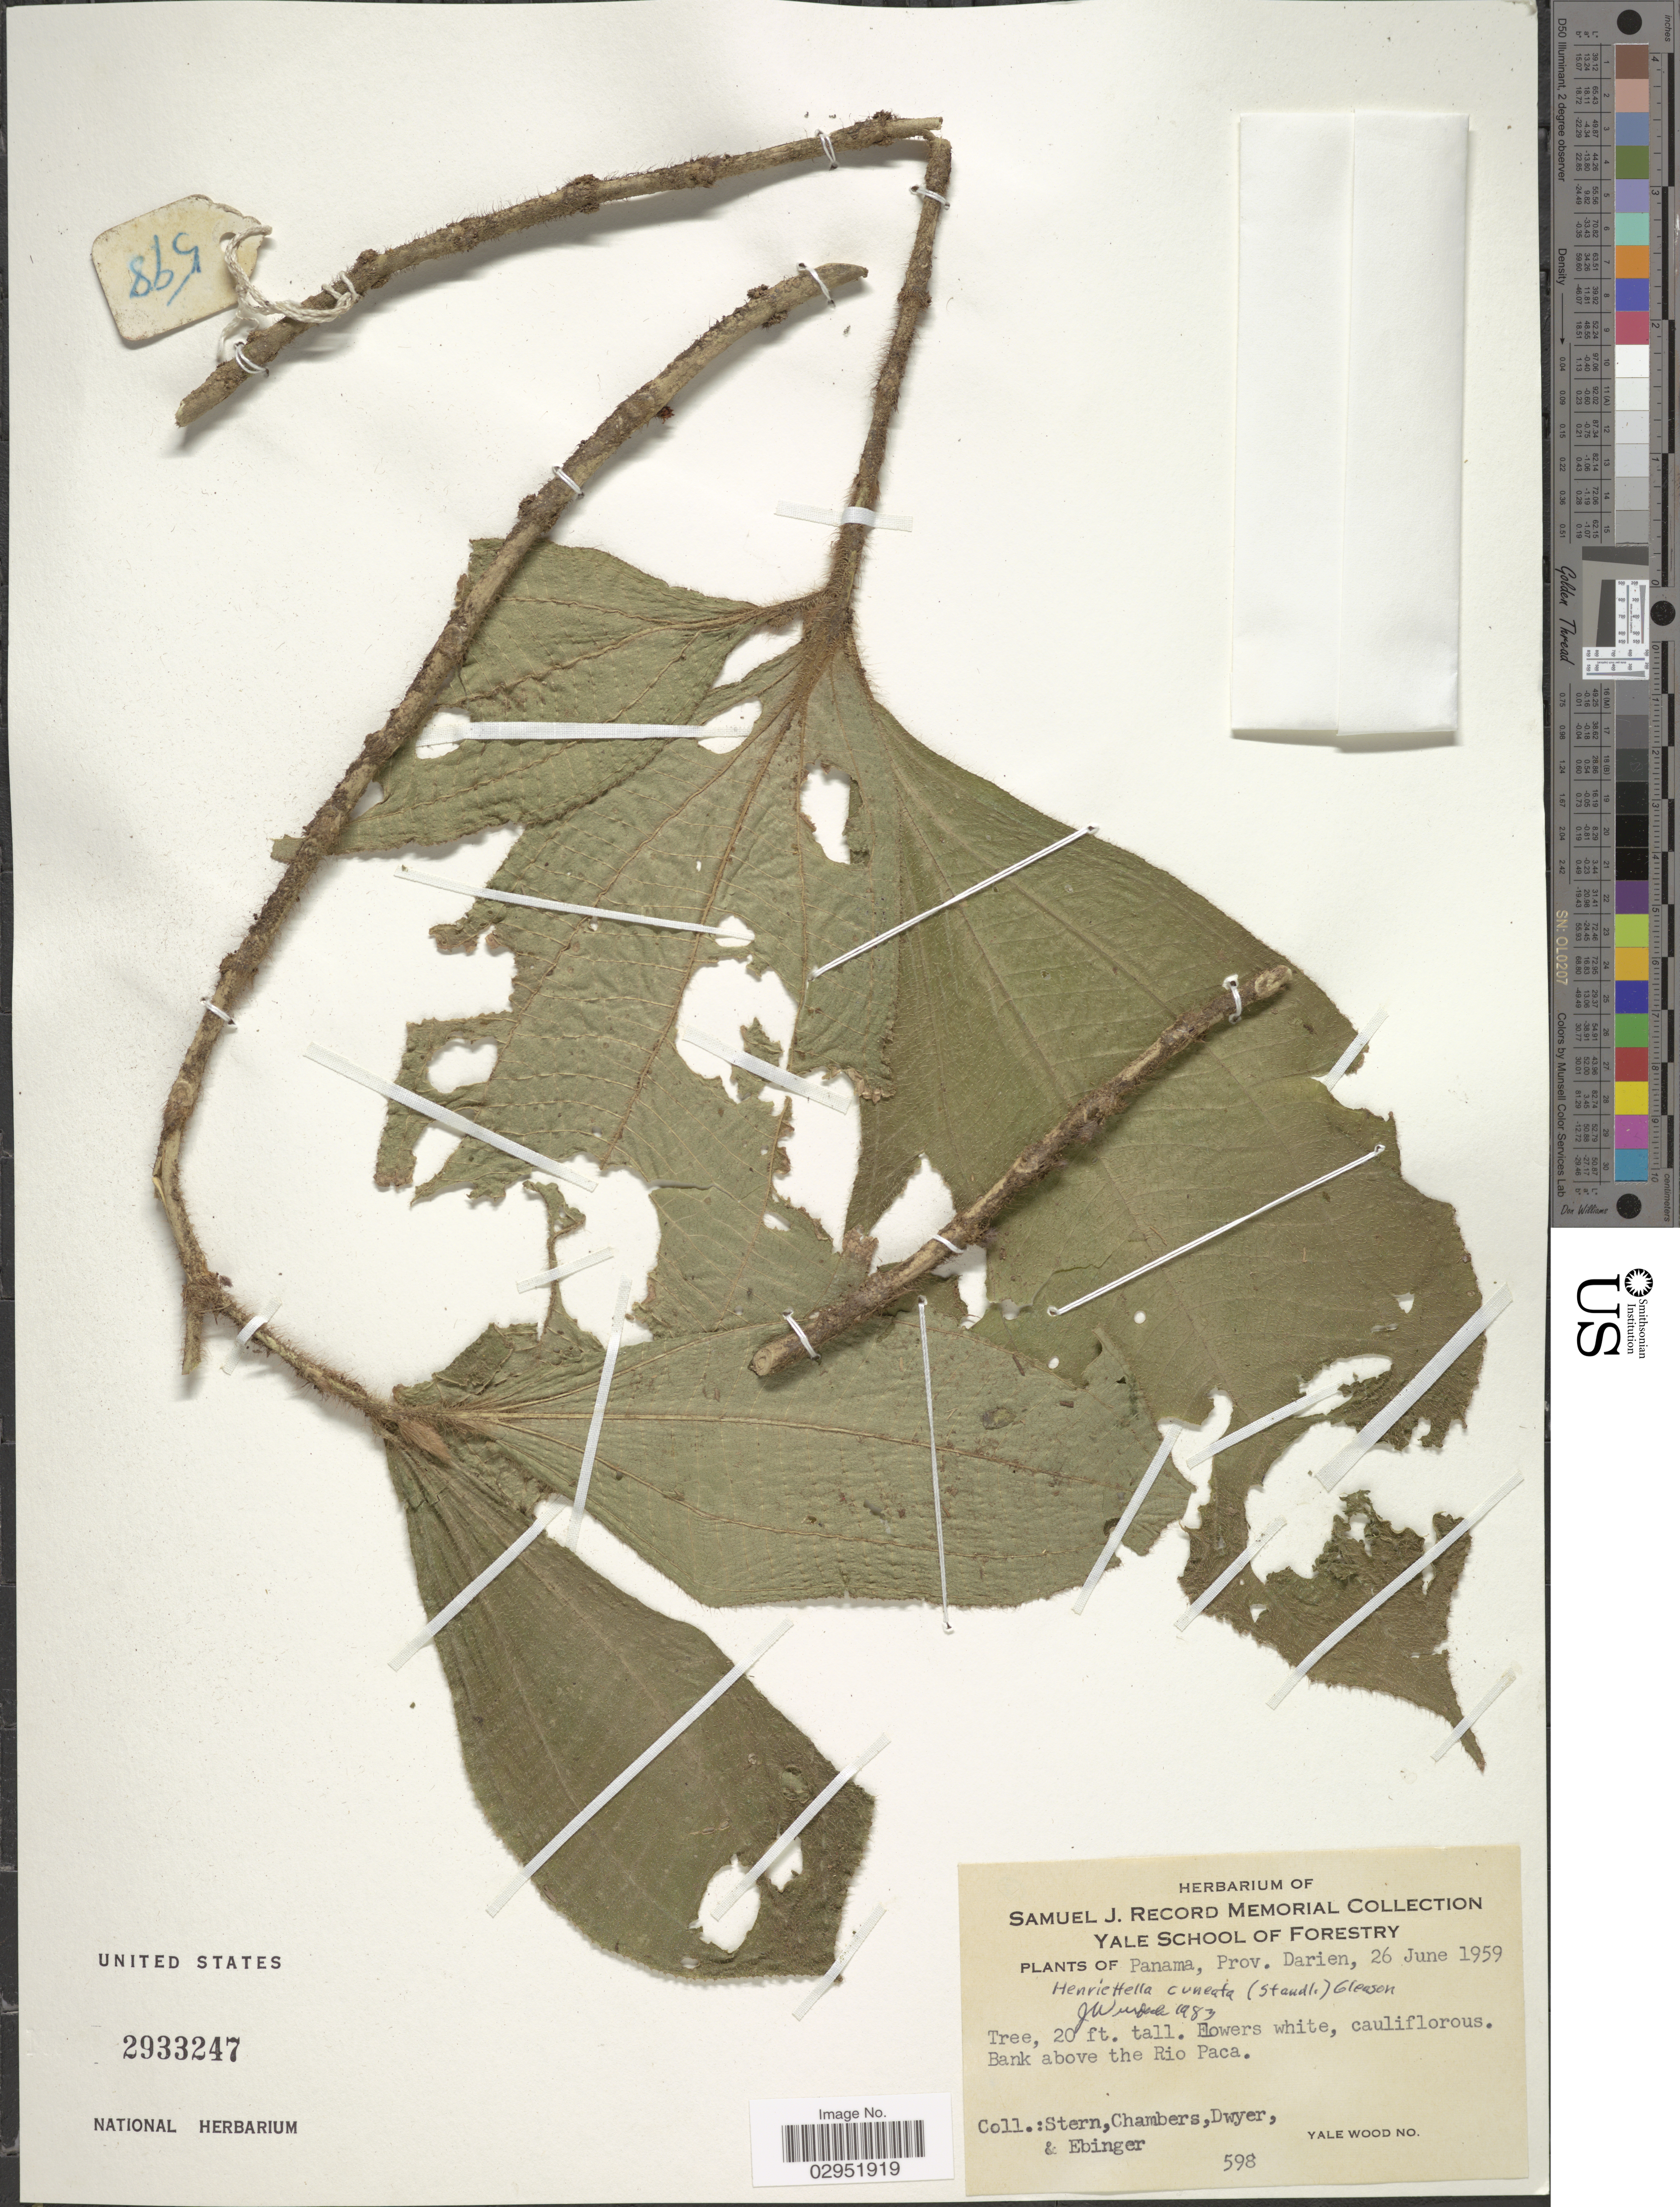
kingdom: Plantae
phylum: Tracheophyta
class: Magnoliopsida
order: Myrtales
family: Melastomataceae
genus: Henriettea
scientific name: Henriettea cuneata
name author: (Standl.) L.O. Williams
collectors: Stern, -. Chambers, Dwyer, -- & Ebinger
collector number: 598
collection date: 1959-06-26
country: Panama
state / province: Darién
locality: Bank above the Rio Paca.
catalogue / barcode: US 2933247